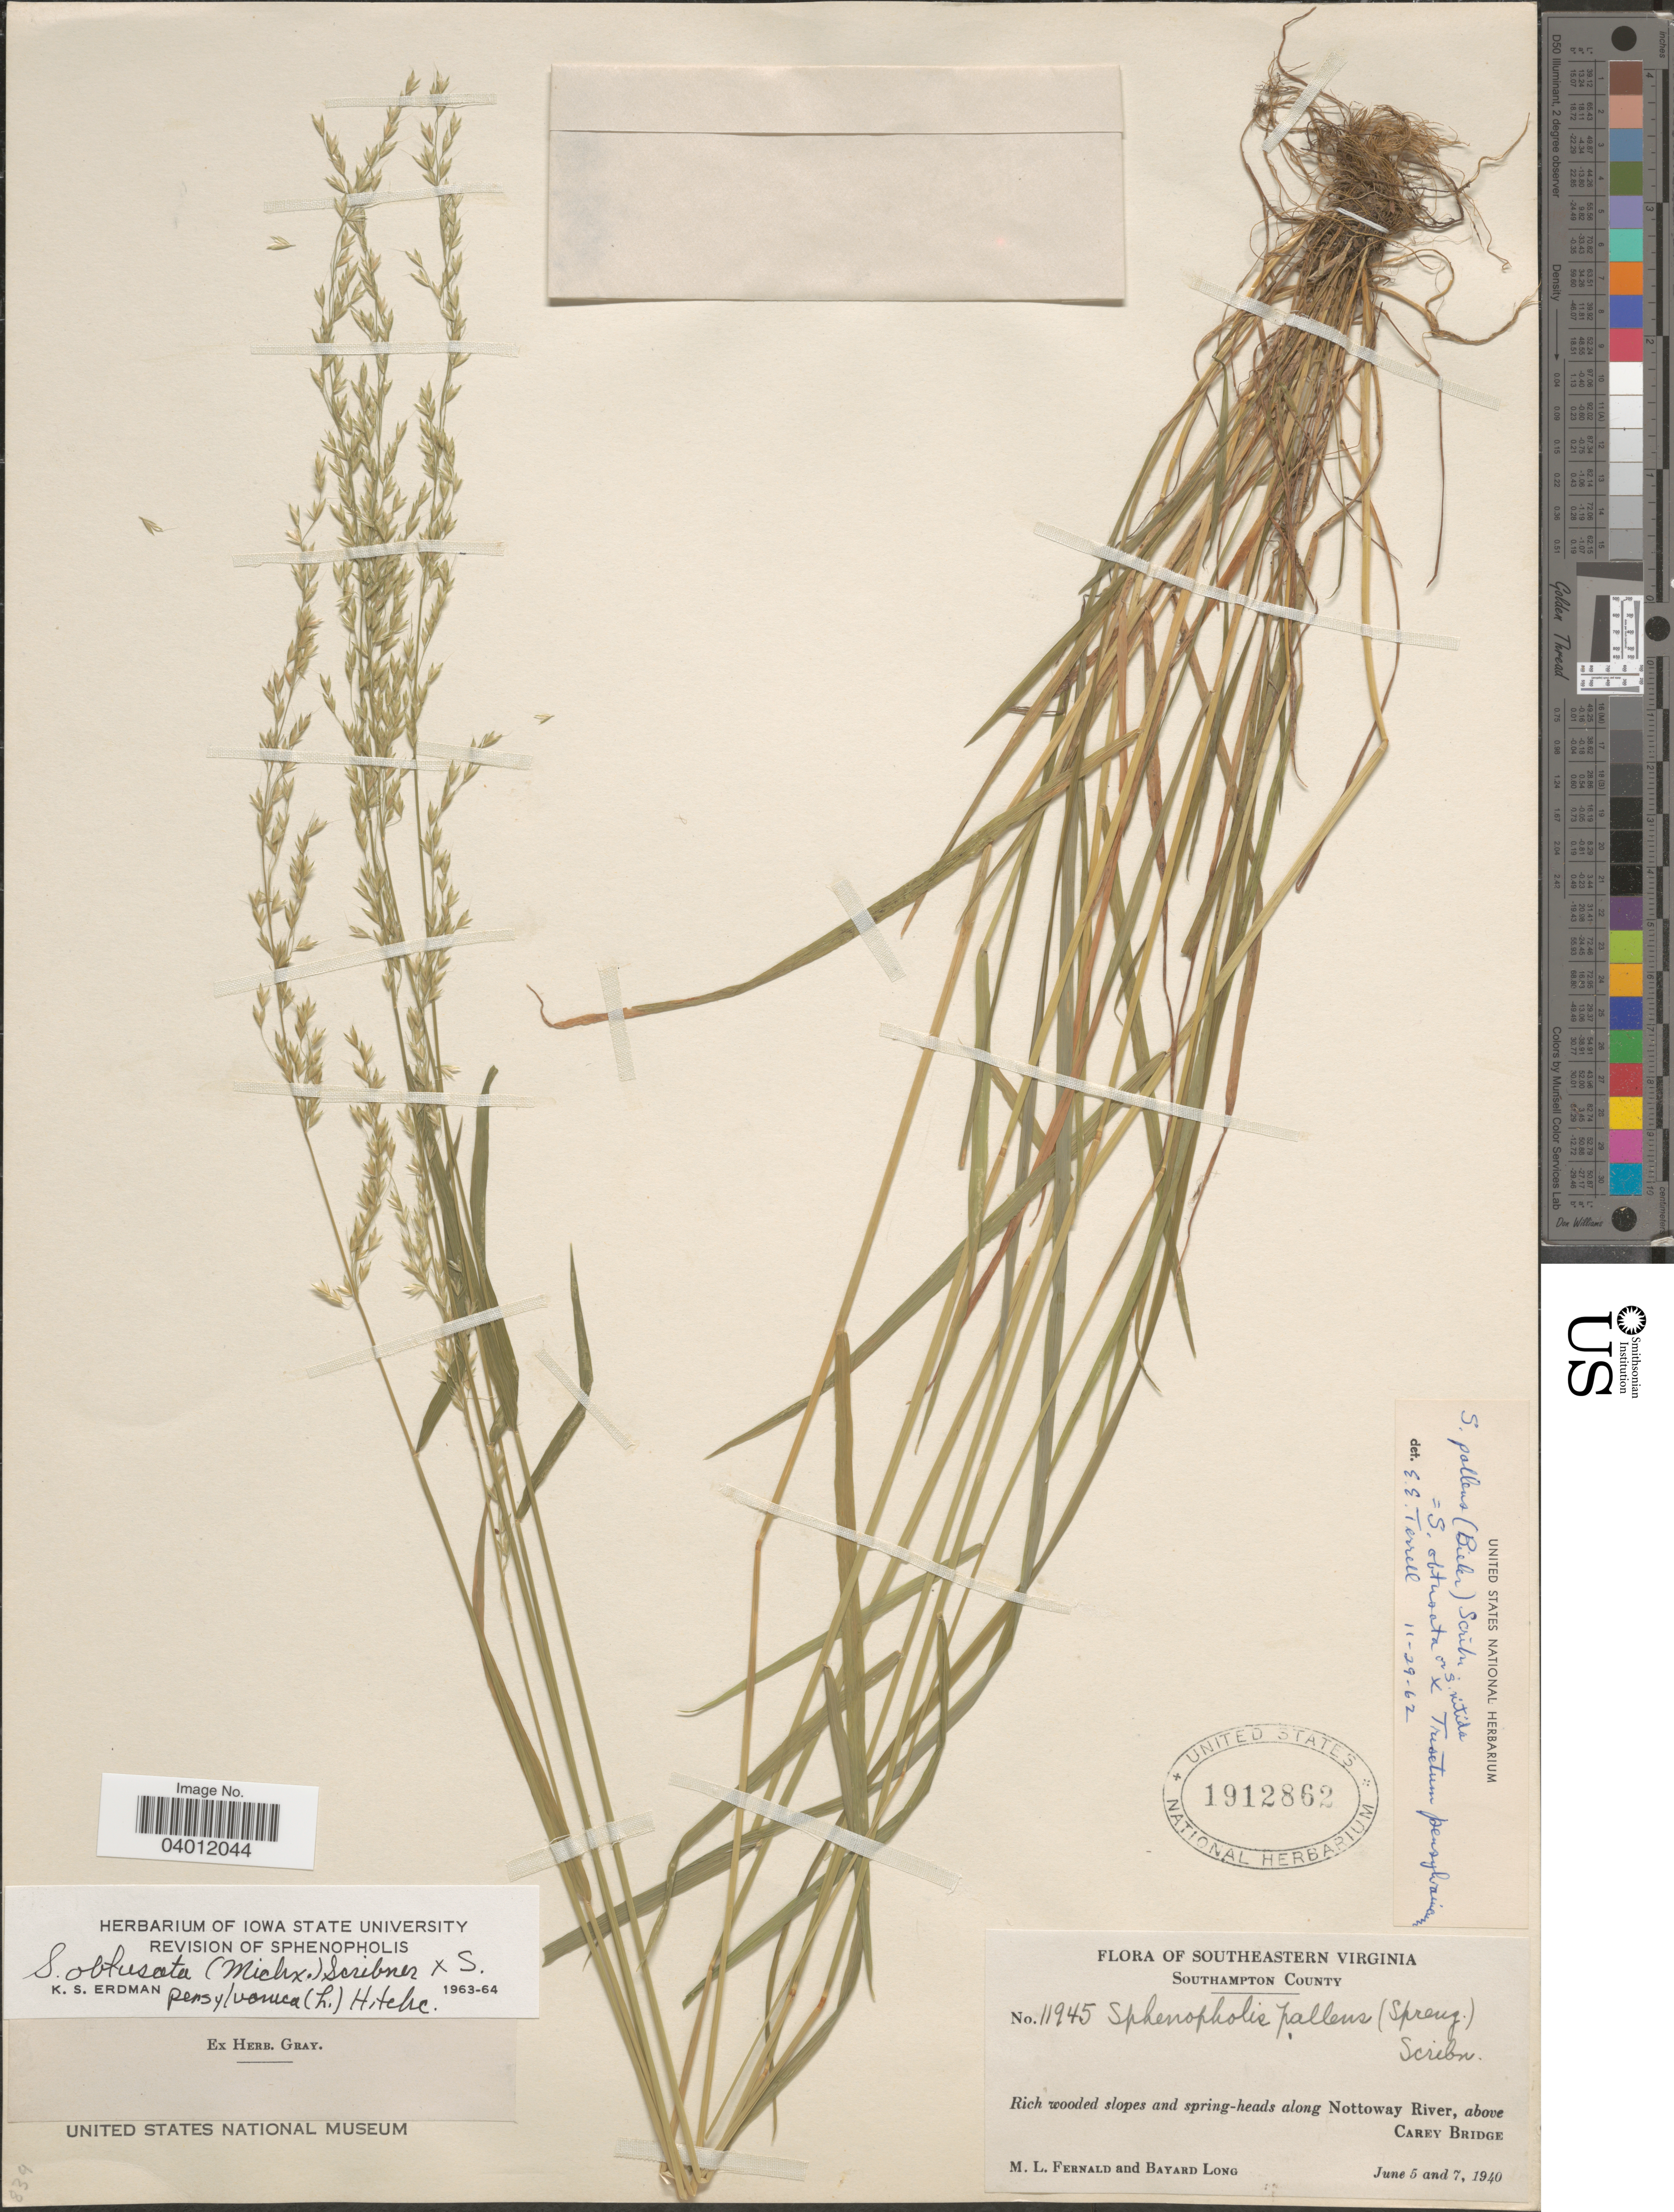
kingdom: Plantae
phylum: Tracheophyta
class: Liliopsida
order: Poales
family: Poaceae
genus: Sphenopholis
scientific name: Sphenopholis x pallens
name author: (Biehler) Scribn.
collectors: M. L. Fernald & B. Long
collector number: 11945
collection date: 1940-06-05/1940-06-07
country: United States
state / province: Virginia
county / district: Southampton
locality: Southeastern Virginia. Southampton County. Rich wooded slopes and spring-heads along Nottowat River, above Carey Bridge.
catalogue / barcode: US 1912862